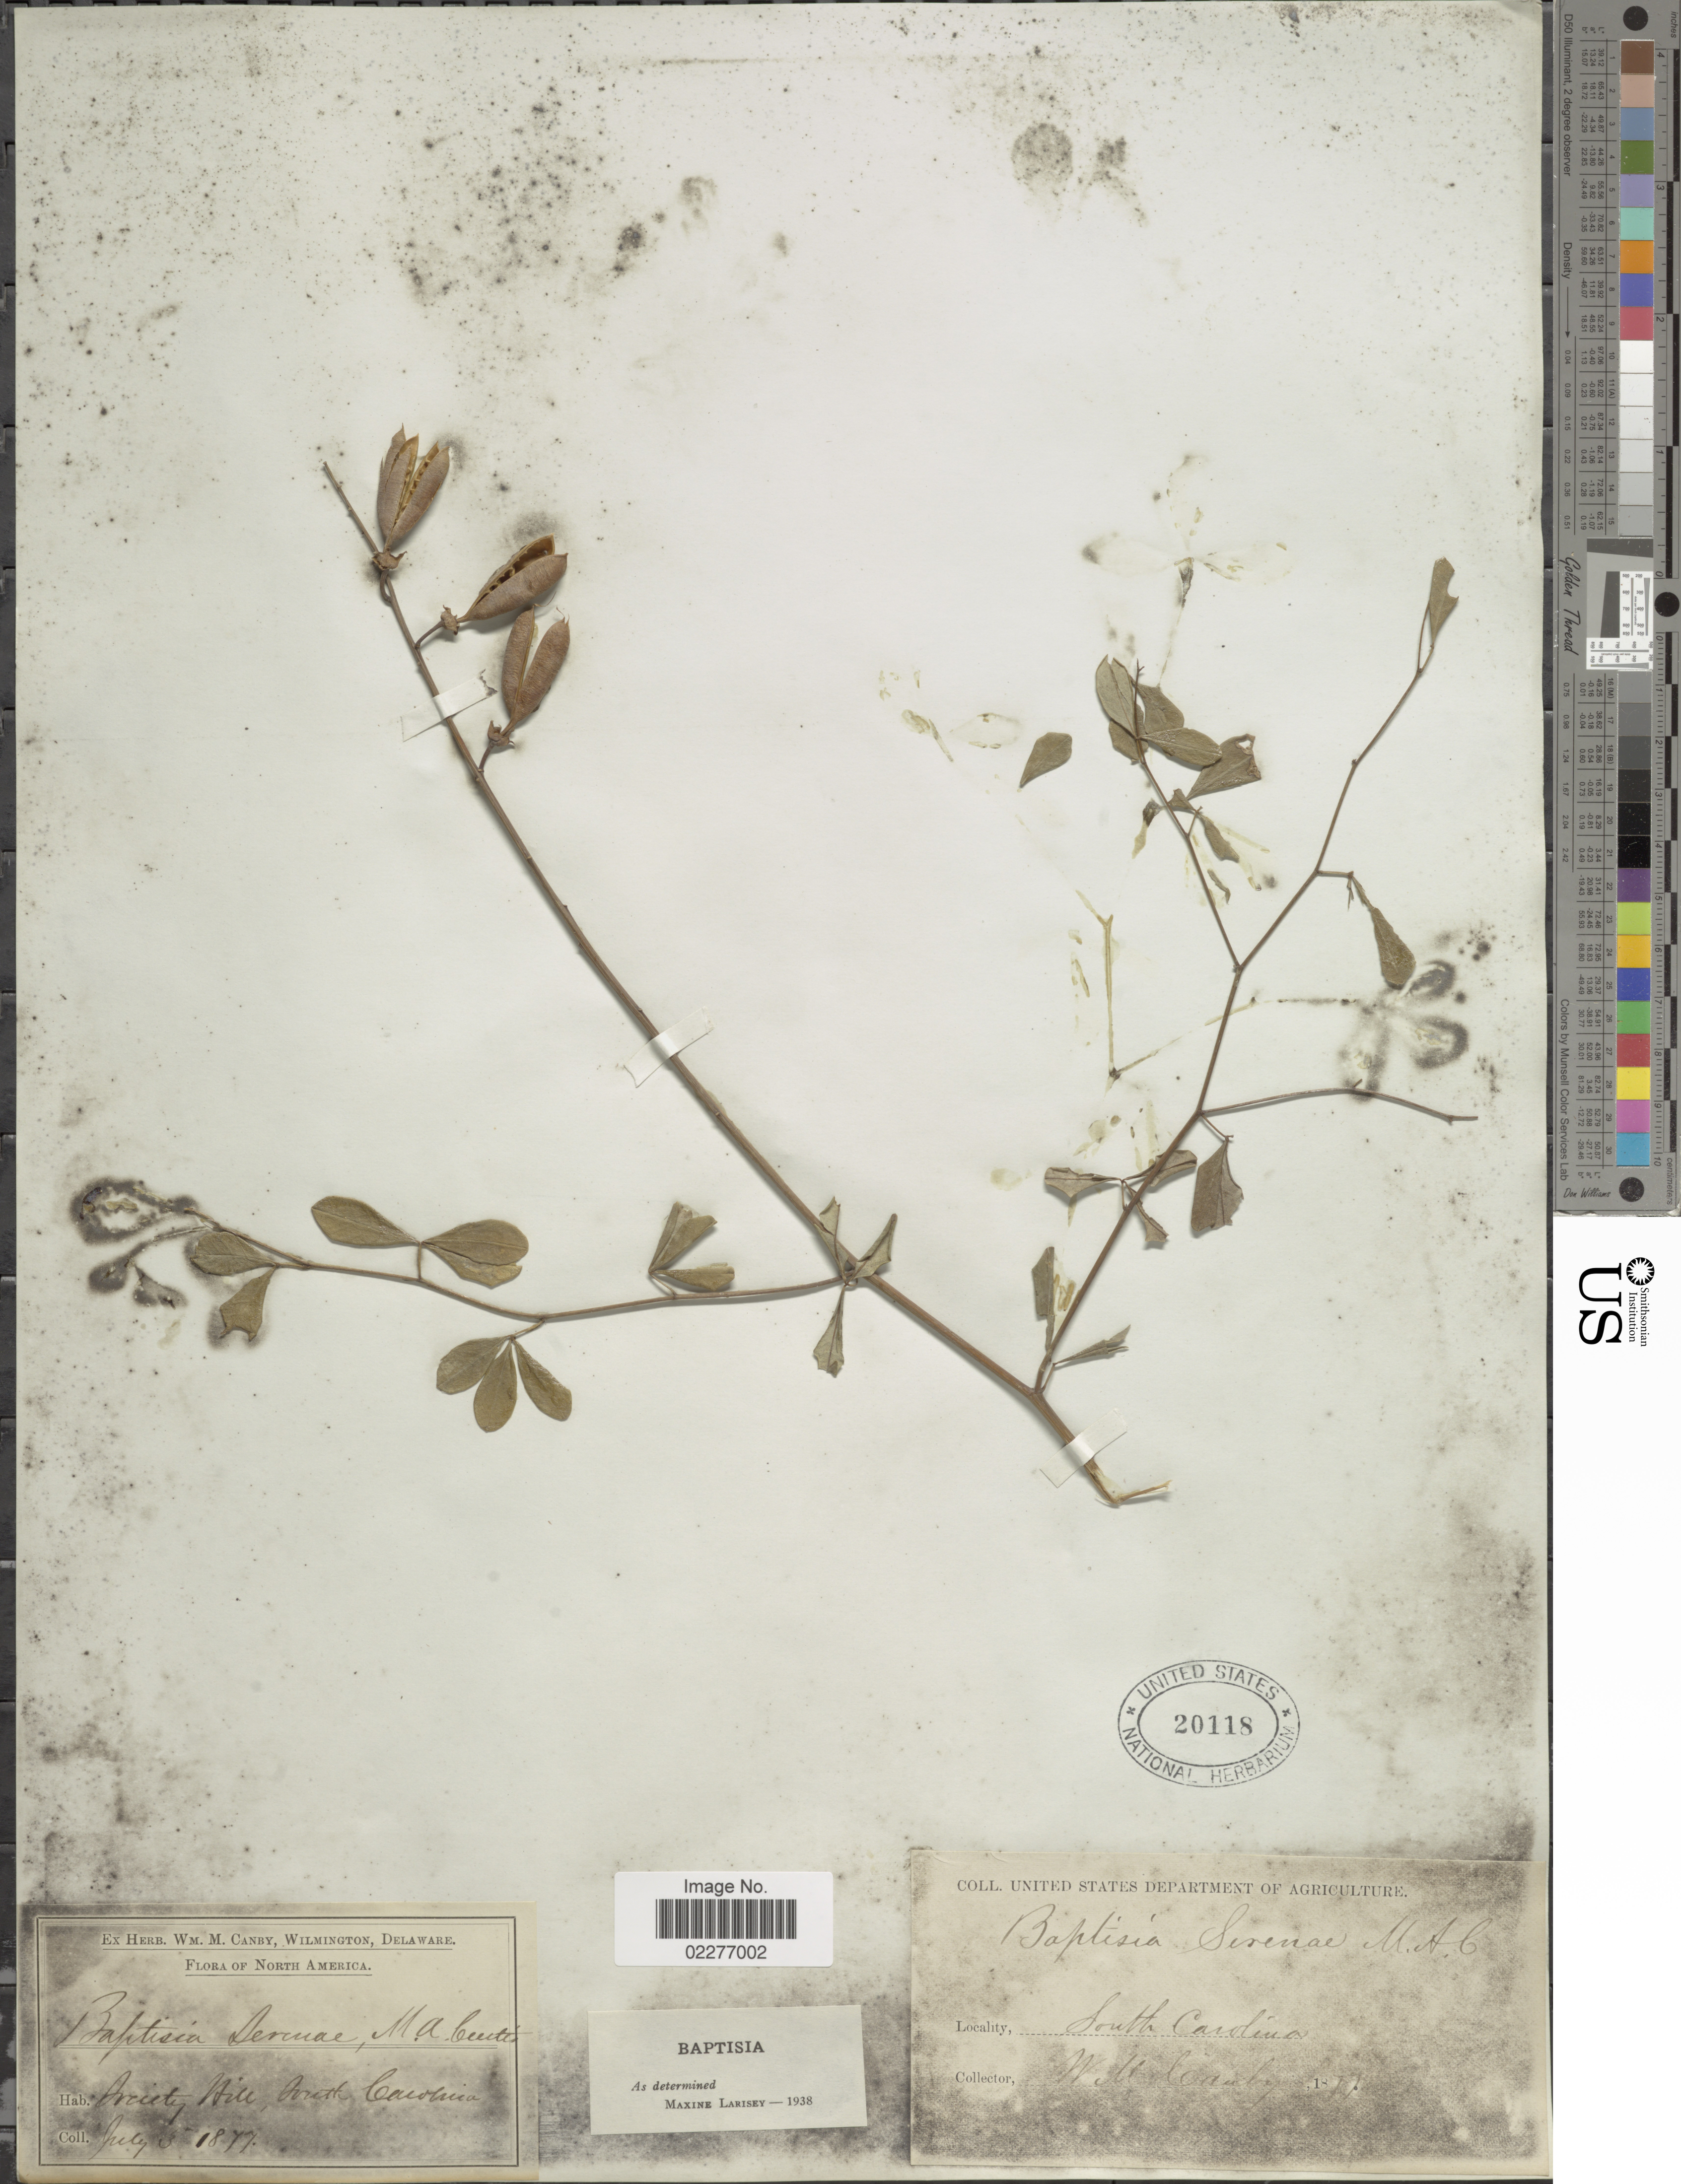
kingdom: Plantae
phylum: Tracheophyta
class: Magnoliopsida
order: Fabales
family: Fabaceae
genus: Baptisia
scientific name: Baptisia serenae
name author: M.A. Curtis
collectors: W. M. Canby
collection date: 1877-07-03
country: United States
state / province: South Carolina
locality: Society Hill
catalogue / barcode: US 20118